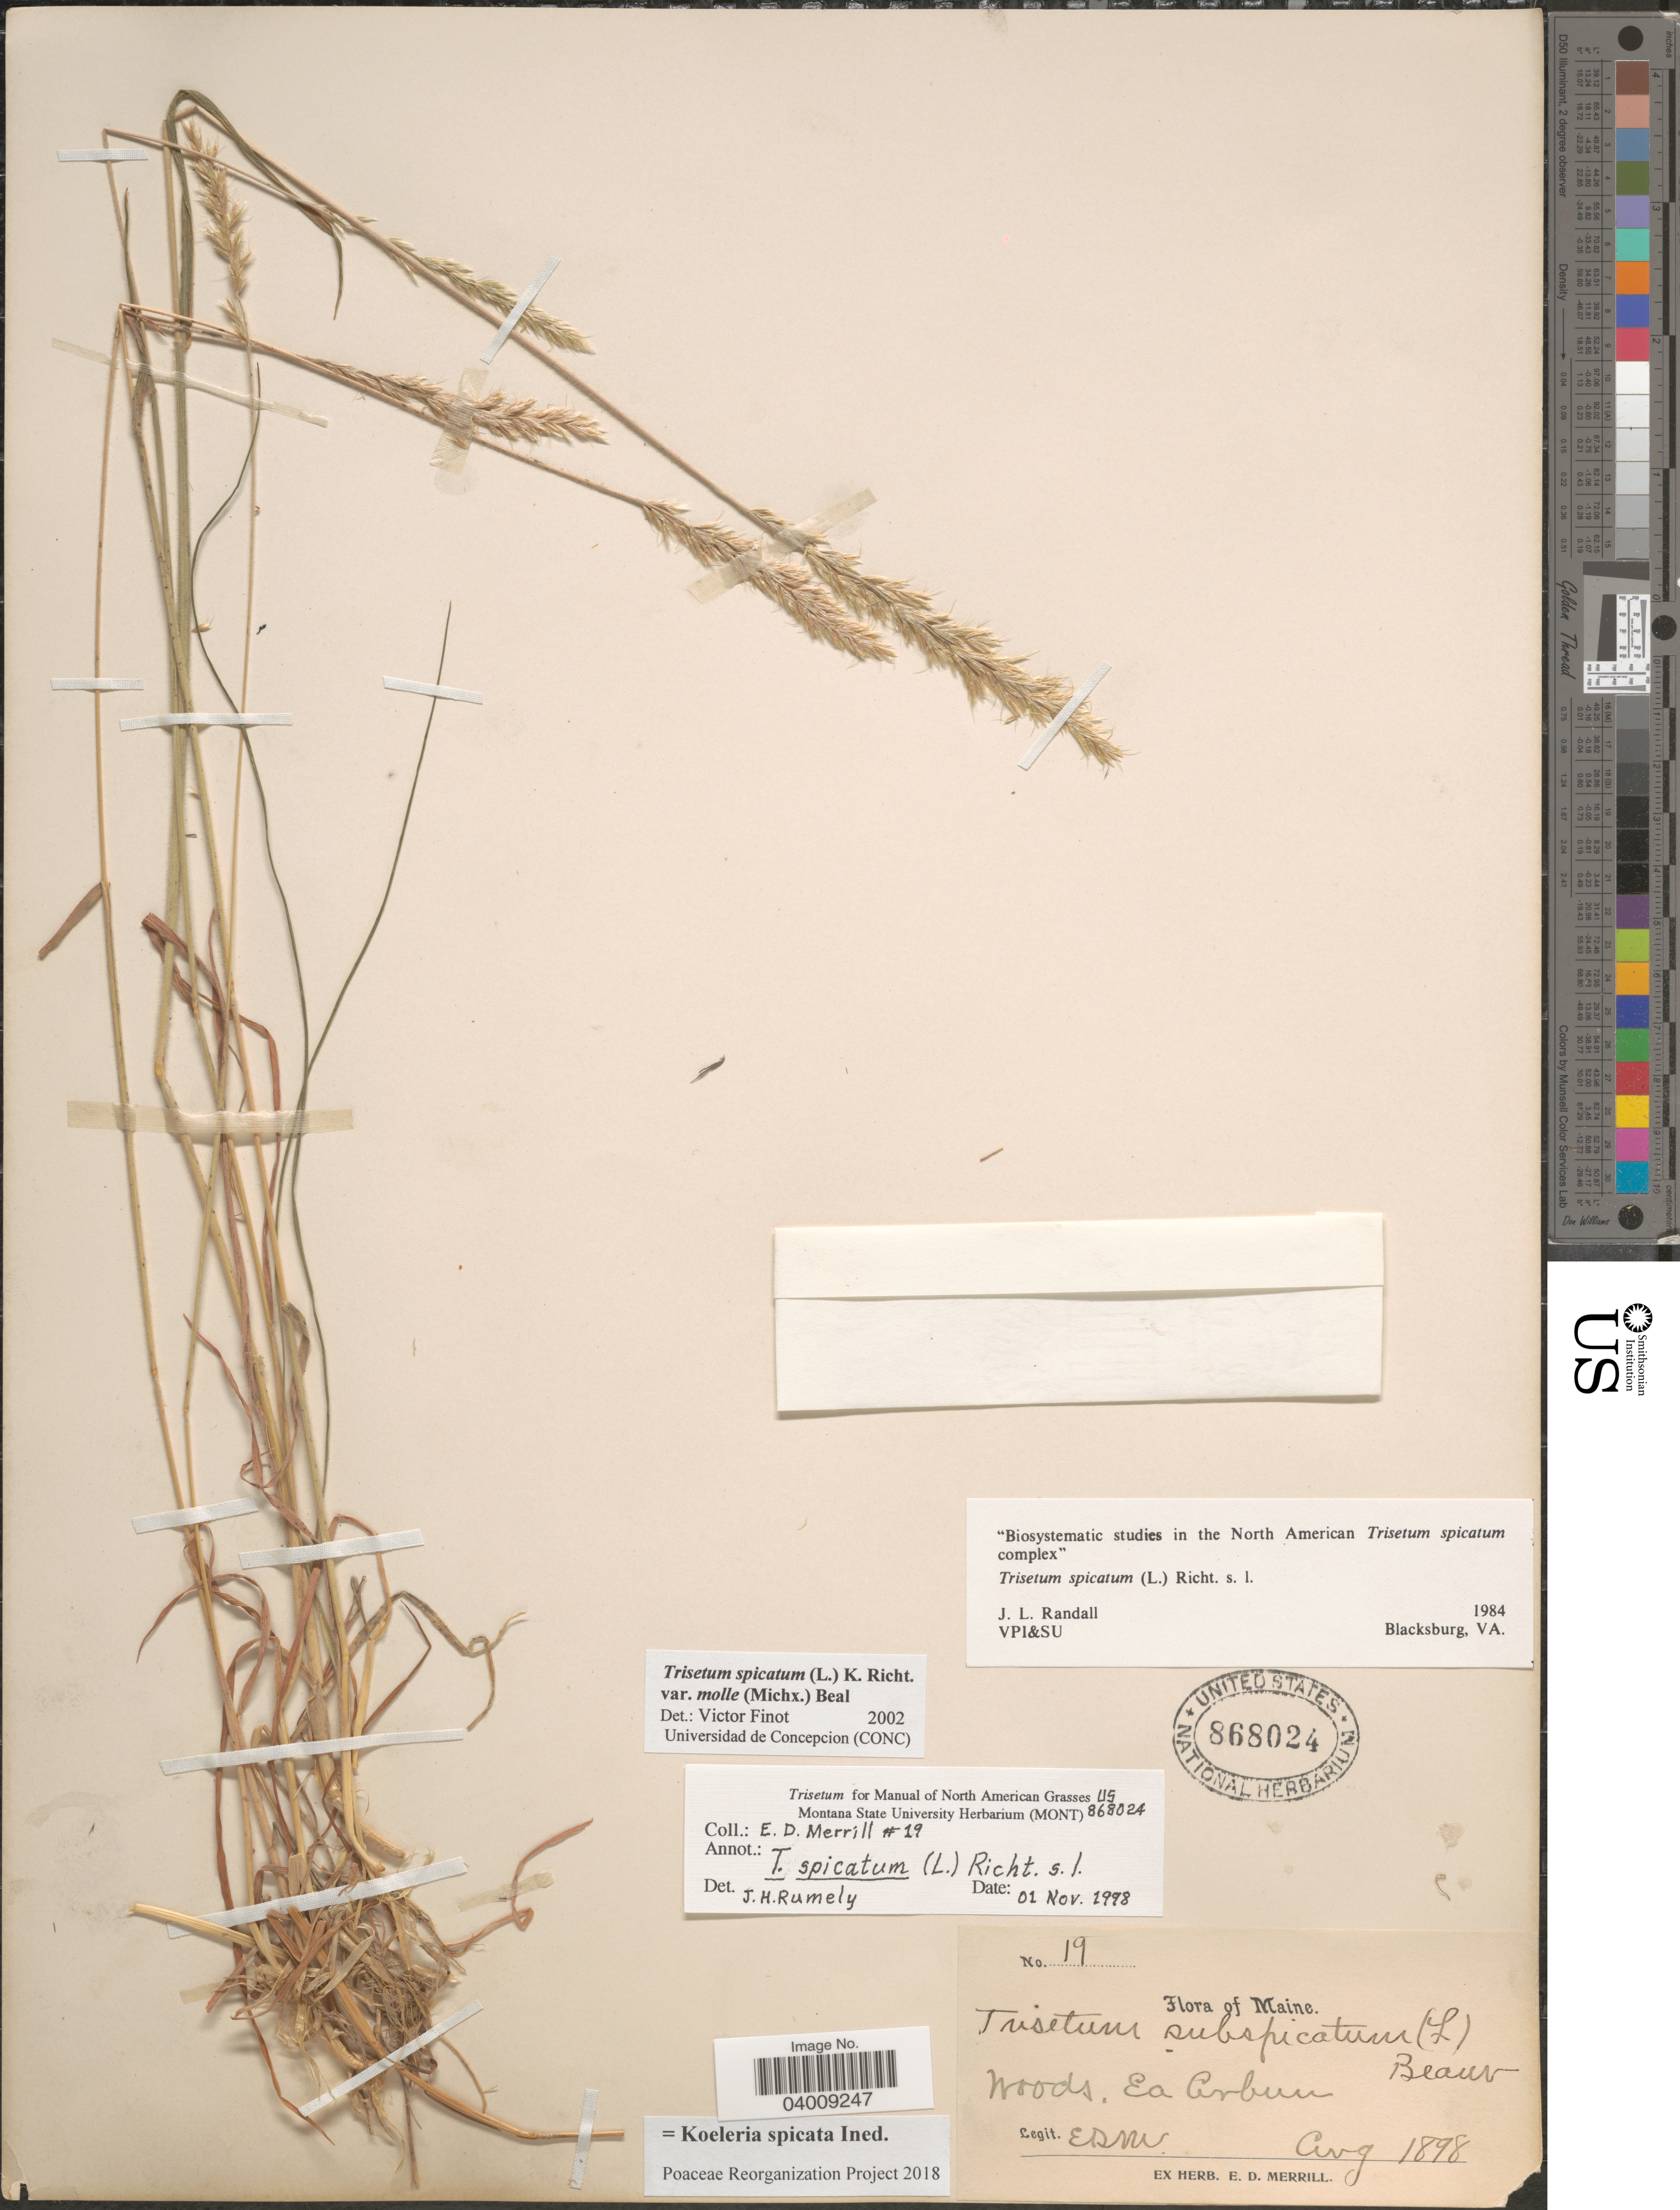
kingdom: Plantae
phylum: Tracheophyta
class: Liliopsida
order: Poales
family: Poaceae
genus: Koeleria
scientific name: Koeleria spicata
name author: (L.) Barberá et al.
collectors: E. D. Merrill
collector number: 19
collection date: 1898-08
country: United States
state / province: Maine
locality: Woods, Ea Auburn.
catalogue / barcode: US 868024